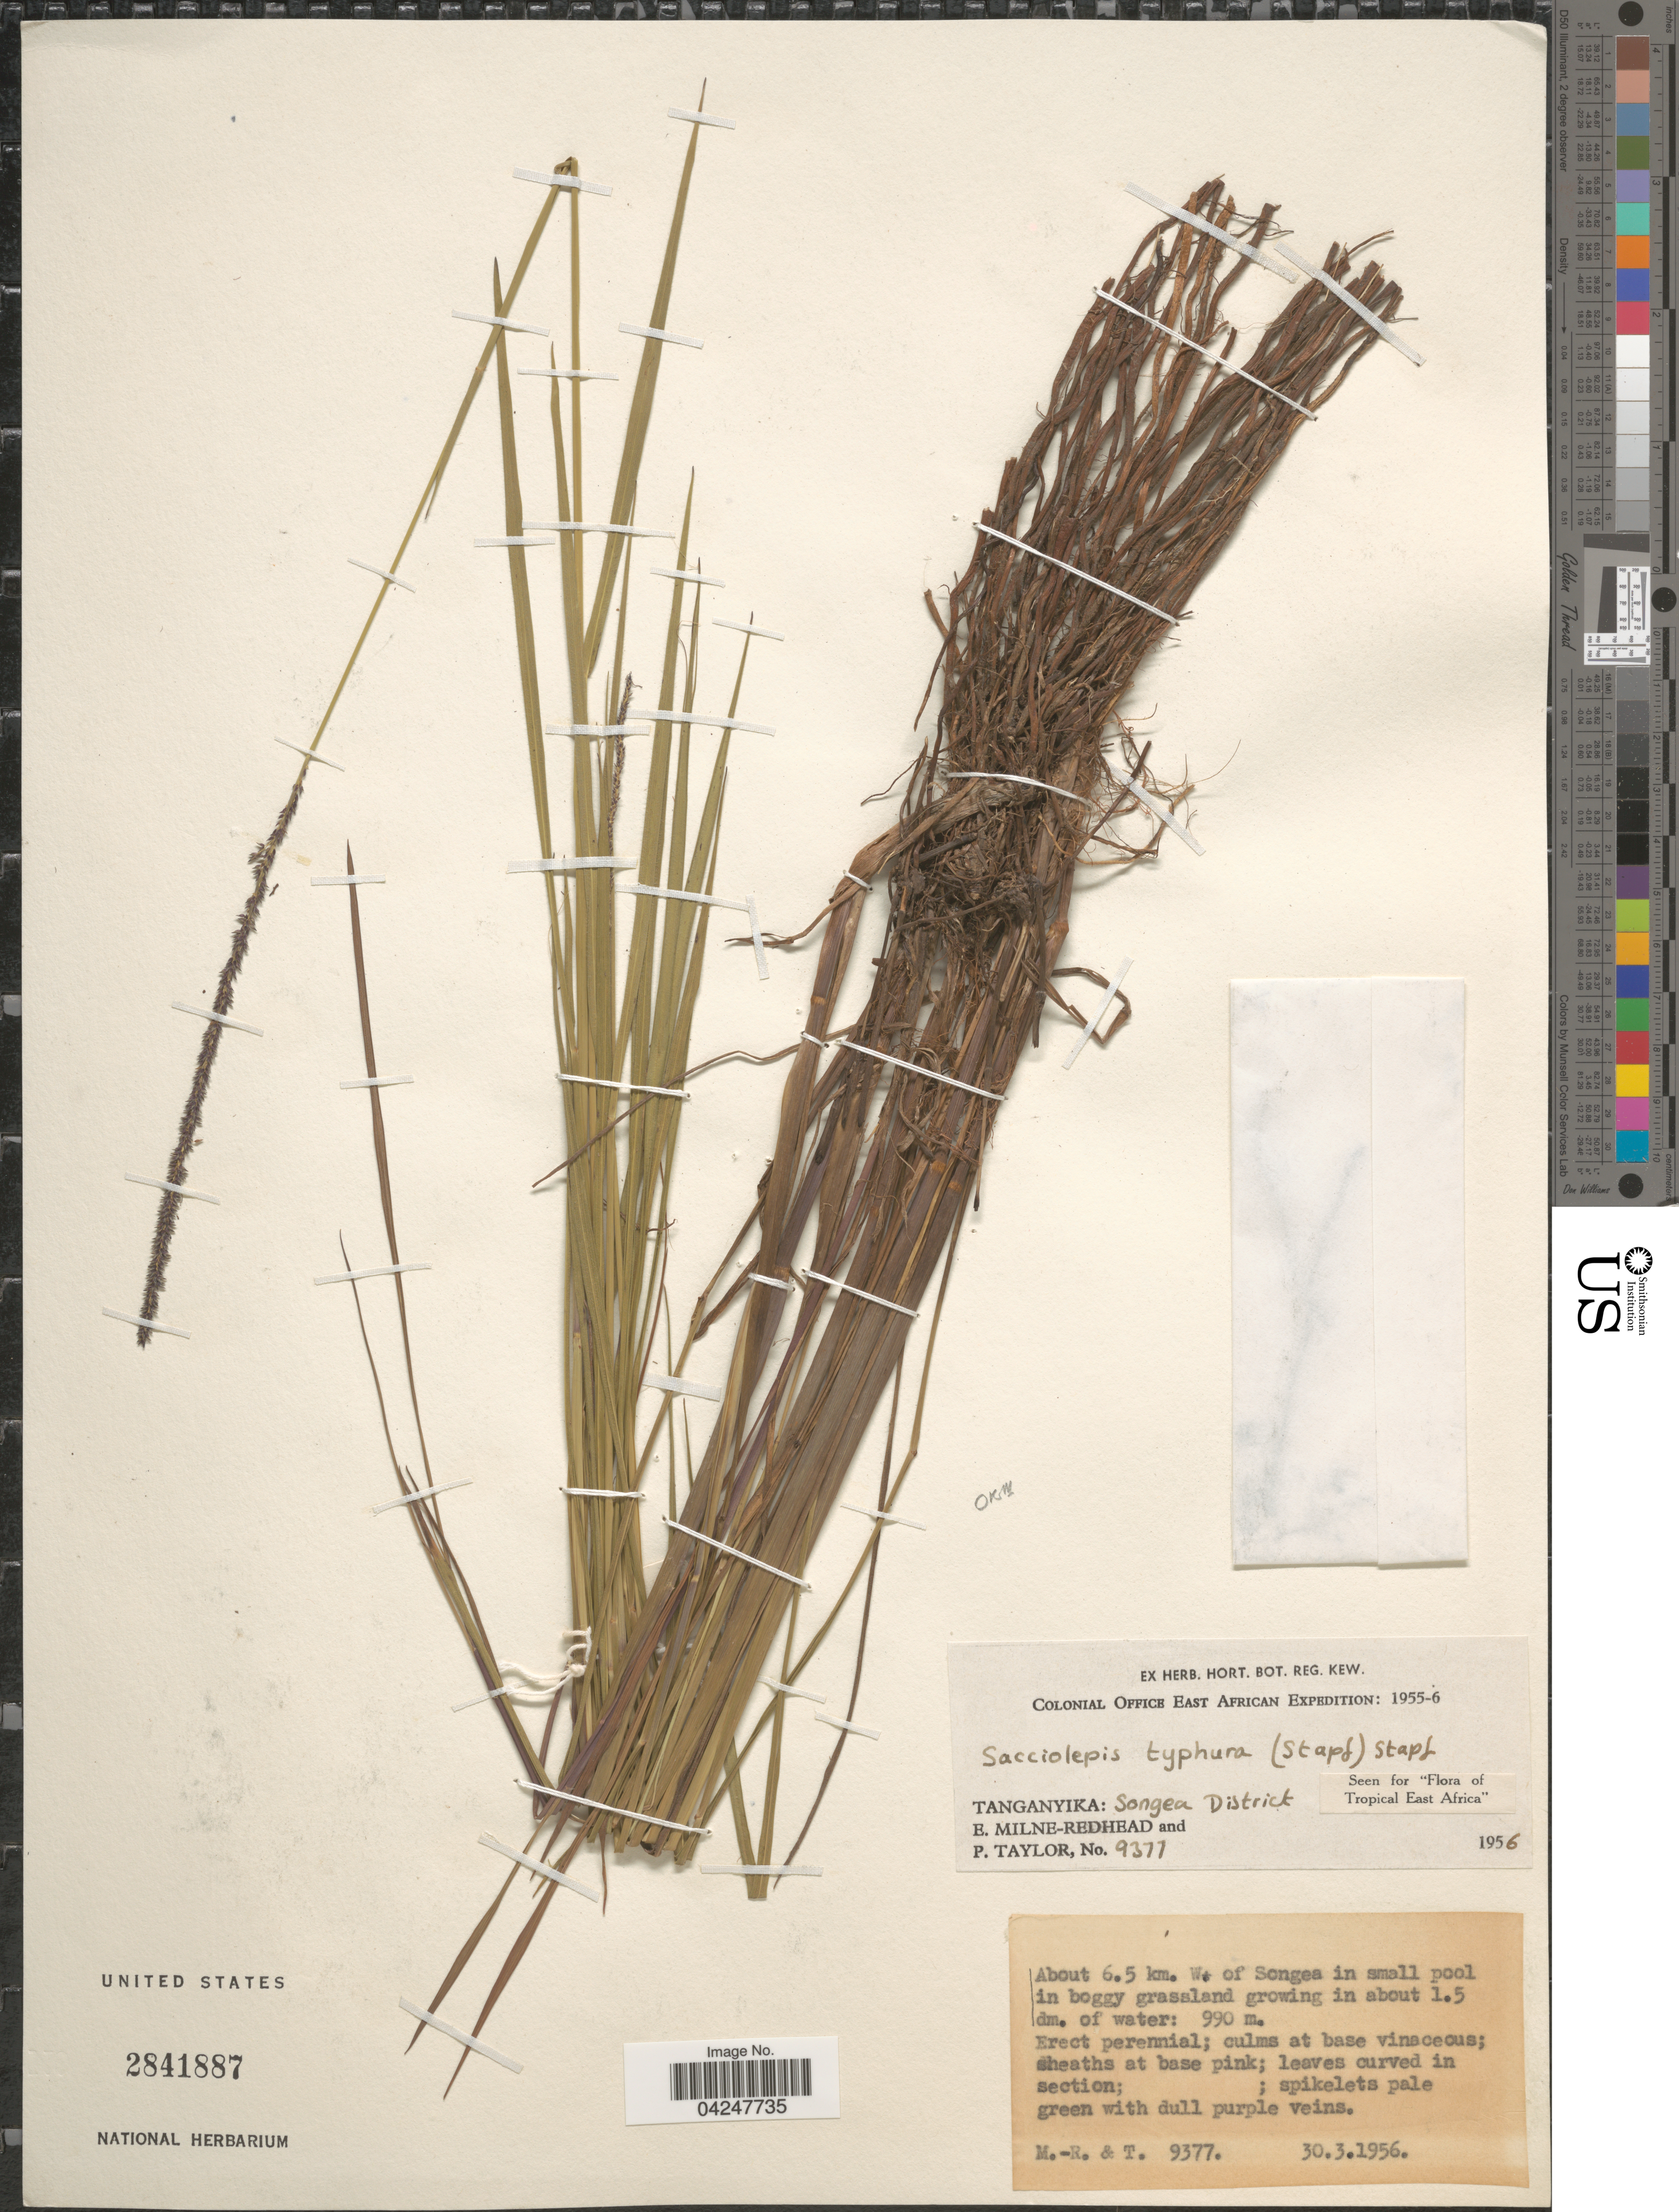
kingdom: Plantae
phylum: Tracheophyta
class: Liliopsida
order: Poales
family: Poaceae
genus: Sacciolepis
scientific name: Sacciolepis typhura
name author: (Stapf) Stapf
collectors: E. W. Milne-Redhead & P. Taylor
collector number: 9377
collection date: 1956-03-30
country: Tanzania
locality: Colonial Office East African Expedition: 1955-6. Tanganyika: Songea District. About 6.5 km. W. of Songea.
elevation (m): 990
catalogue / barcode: US 2841887